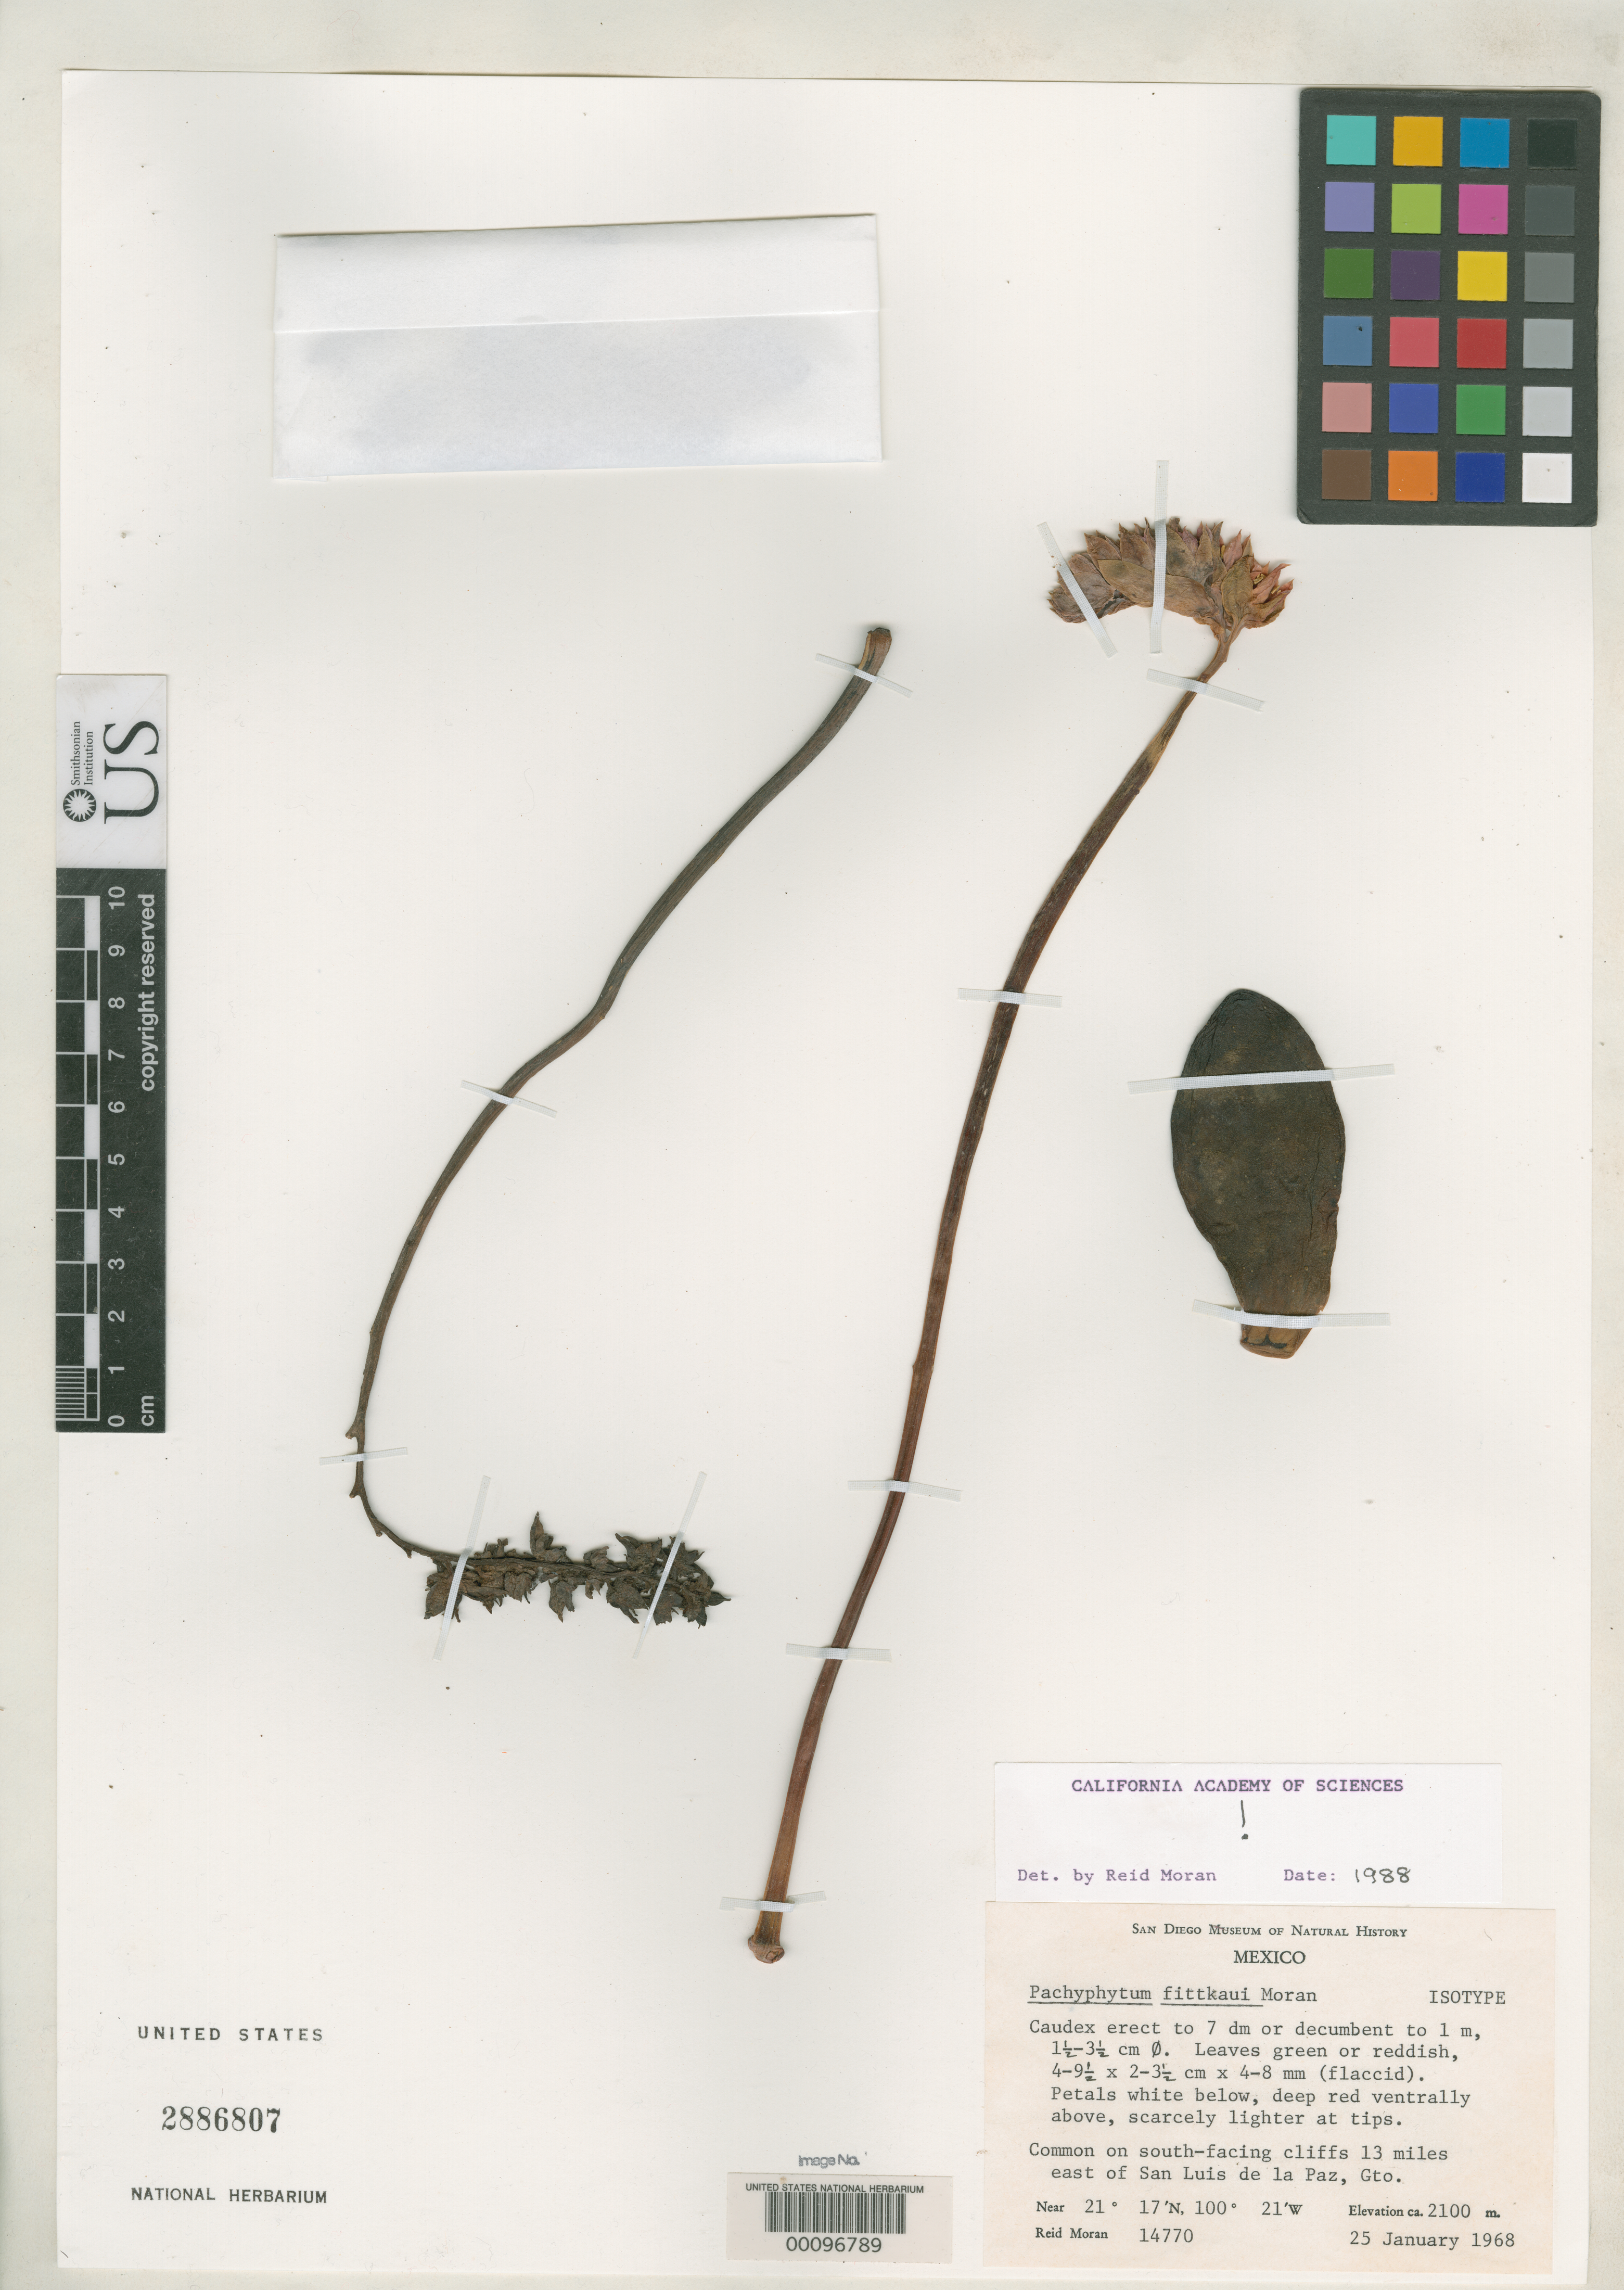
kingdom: Plantae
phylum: Tracheophyta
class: Magnoliopsida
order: Saxifragales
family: Crassulaceae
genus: Pachyphytum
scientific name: Pachyphytum fittkaui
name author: Moran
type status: Isotype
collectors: R. V. Moran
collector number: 14770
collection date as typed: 25 Jan 1968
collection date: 1968-01-25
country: Mexico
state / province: Guanajuato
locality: Cliffs east of San Luis de La Paz.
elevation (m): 2100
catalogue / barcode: US 2886807